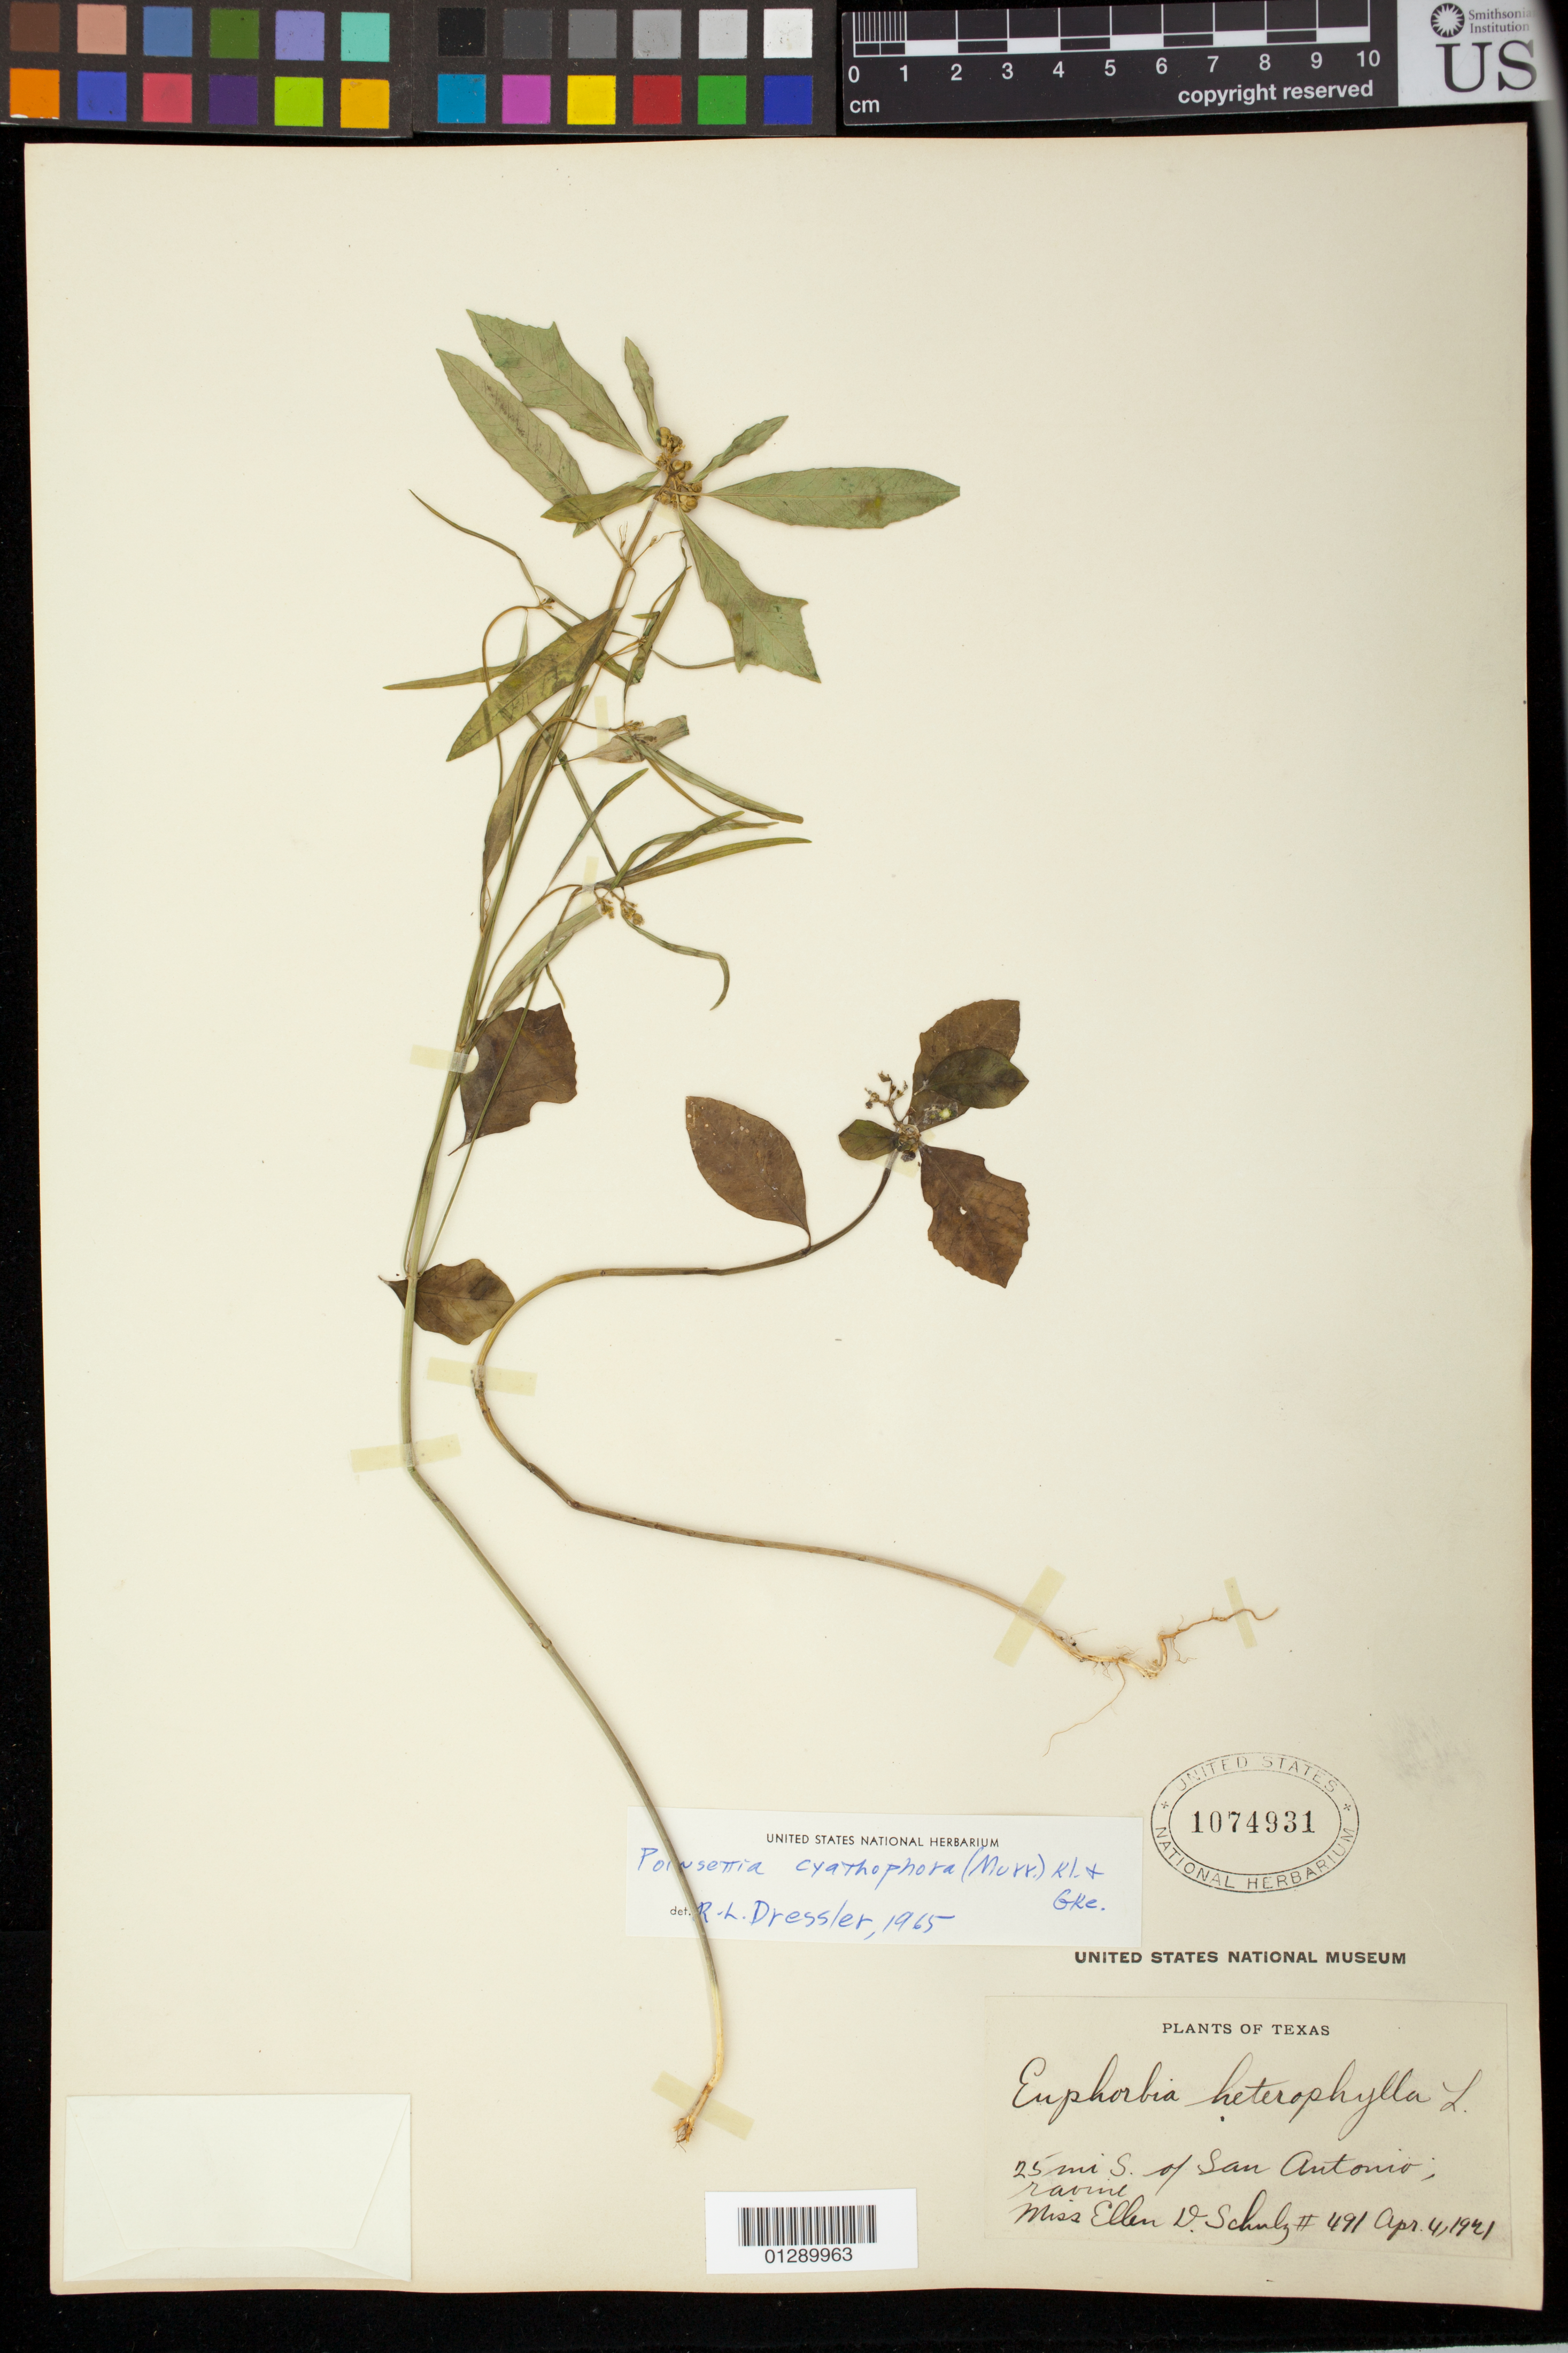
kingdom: Plantae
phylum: Tracheophyta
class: Magnoliopsida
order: Malpighiales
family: Euphorbiaceae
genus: Euphorbia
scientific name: Euphorbia heterophylla var. cyathophora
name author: (Murr.) Griseb.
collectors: E. D. Schulz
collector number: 491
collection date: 1921-04-04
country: United States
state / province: Texas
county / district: Bexar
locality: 25 mi S. of San Antonio; ravine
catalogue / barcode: US 1074931